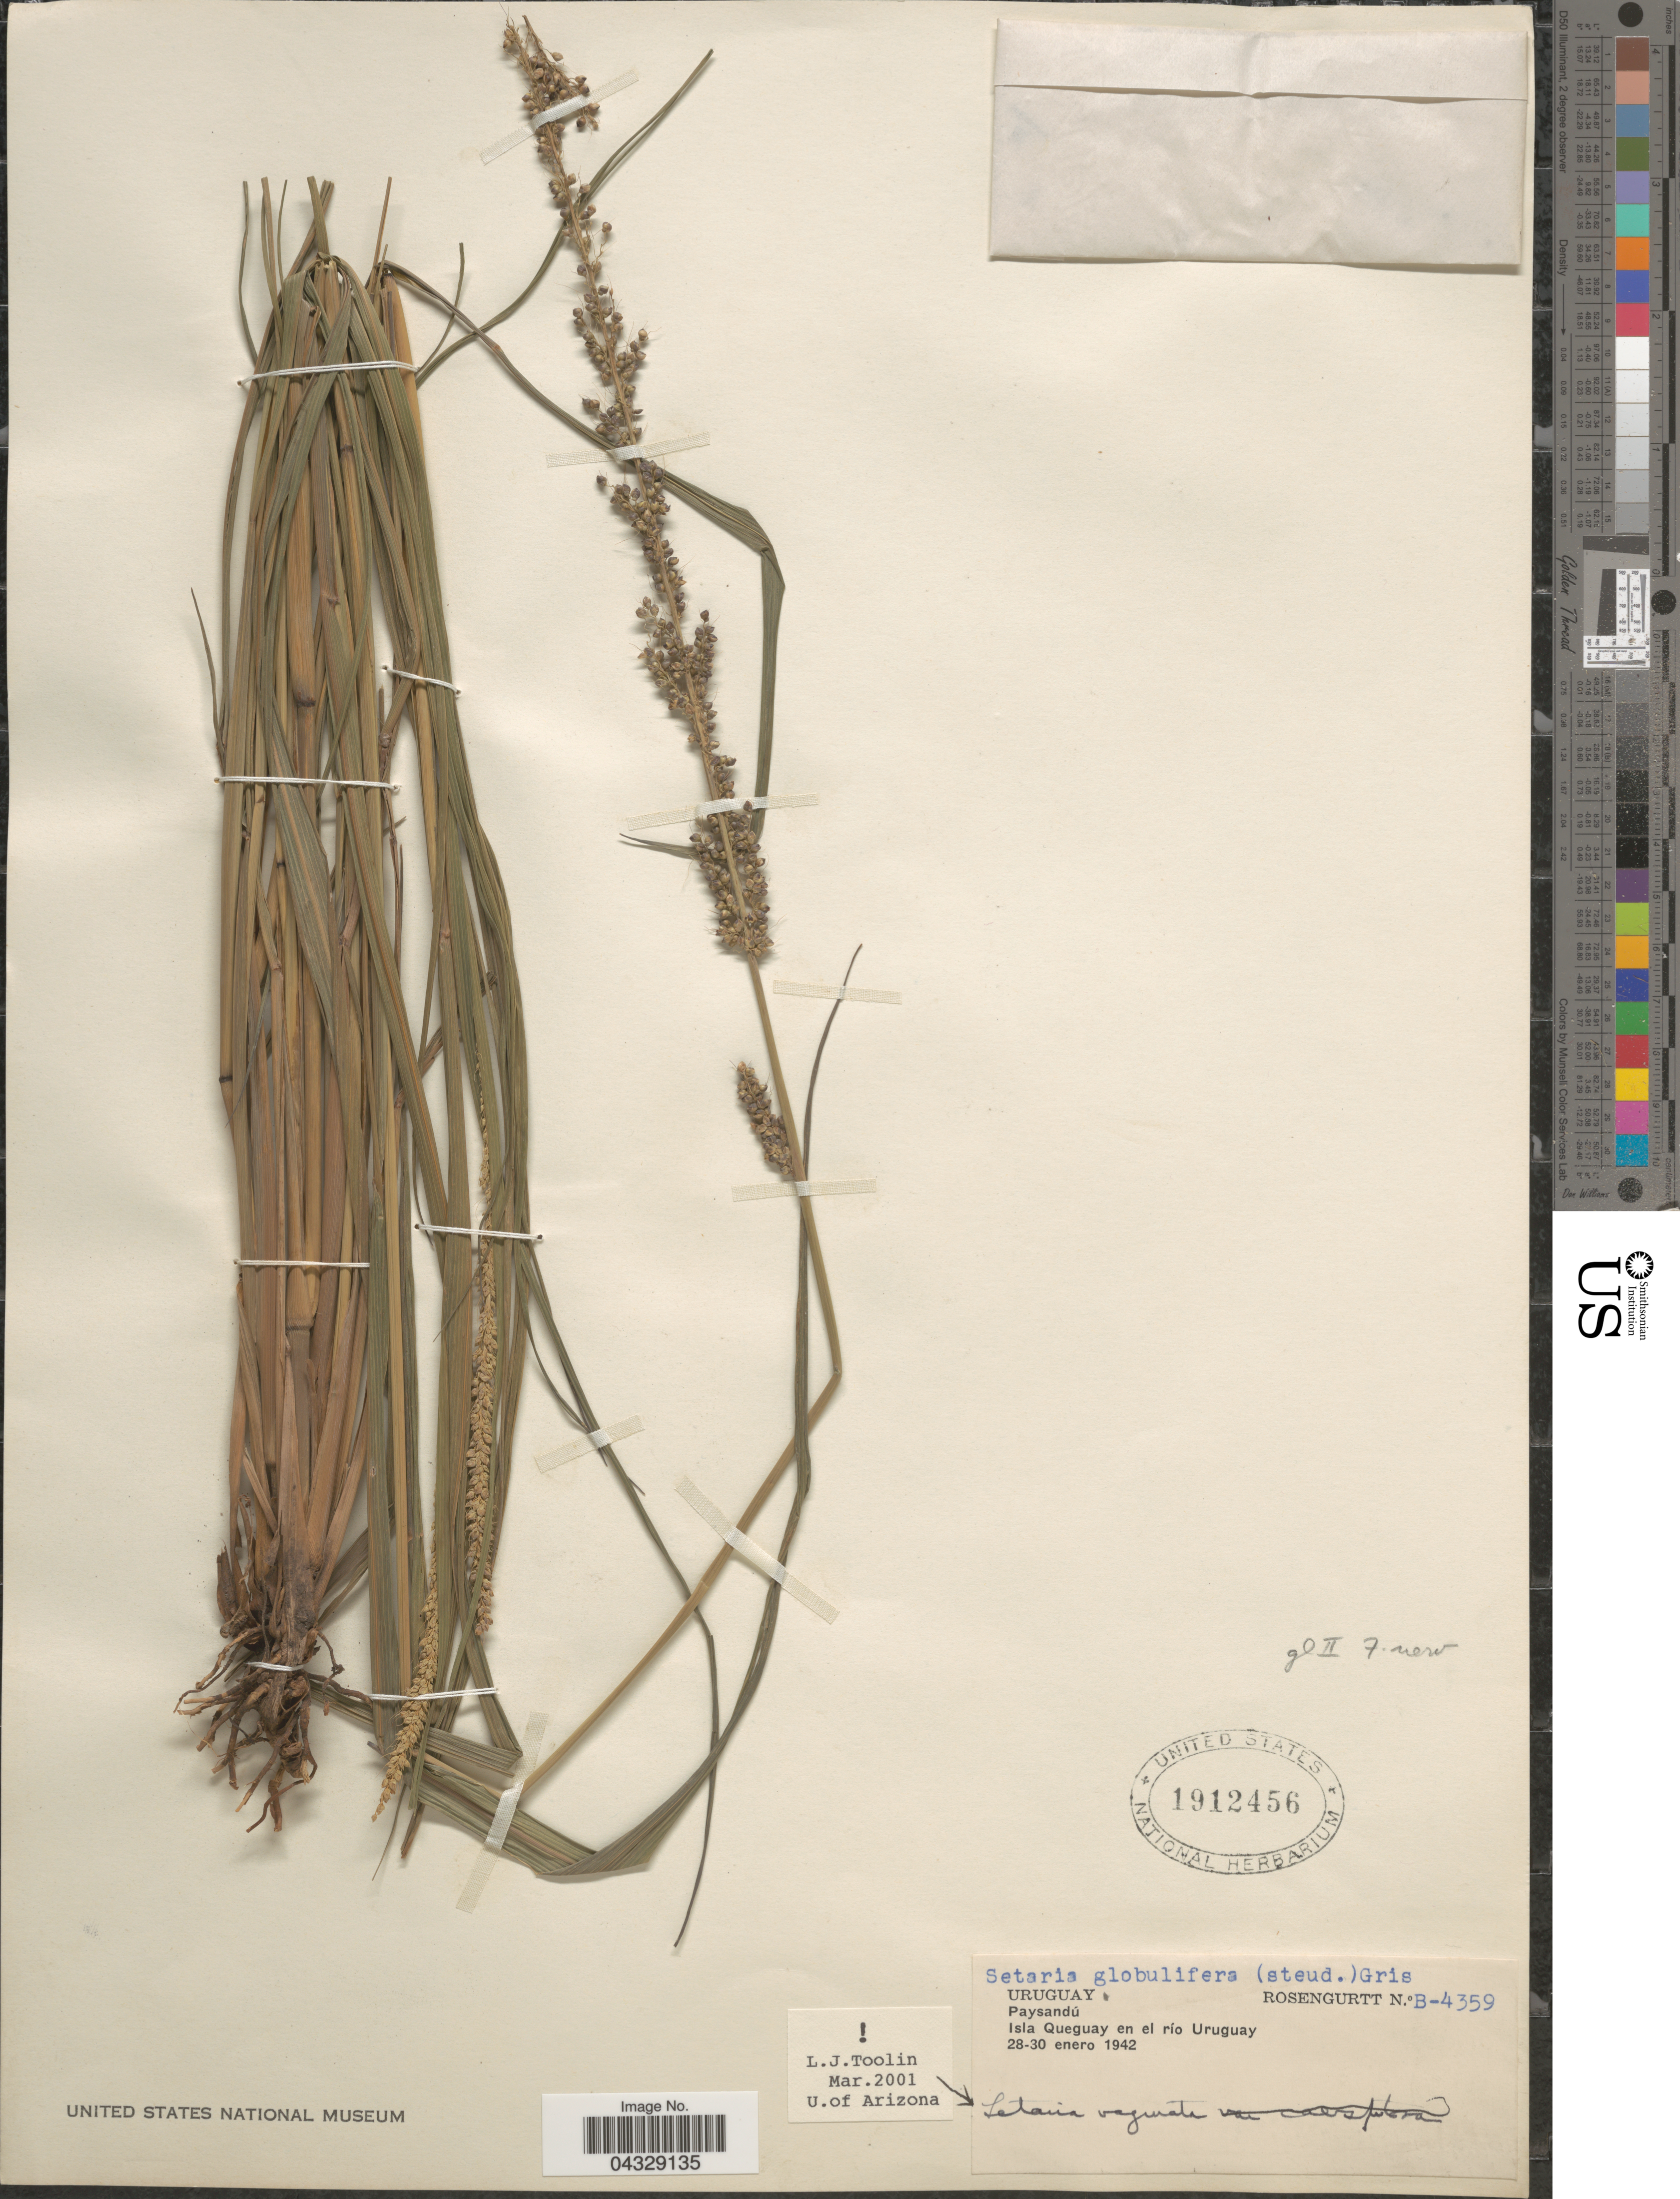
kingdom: Plantae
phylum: Tracheophyta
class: Liliopsida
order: Poales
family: Poaceae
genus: Setaria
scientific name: Setaria vaginata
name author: Spreng.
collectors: Rosengurtt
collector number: B-4359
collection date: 1942-01-28/1942-01-30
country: Uruguay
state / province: Paysandu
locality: Isla Queguay en el río Uruguay.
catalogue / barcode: US 1912456